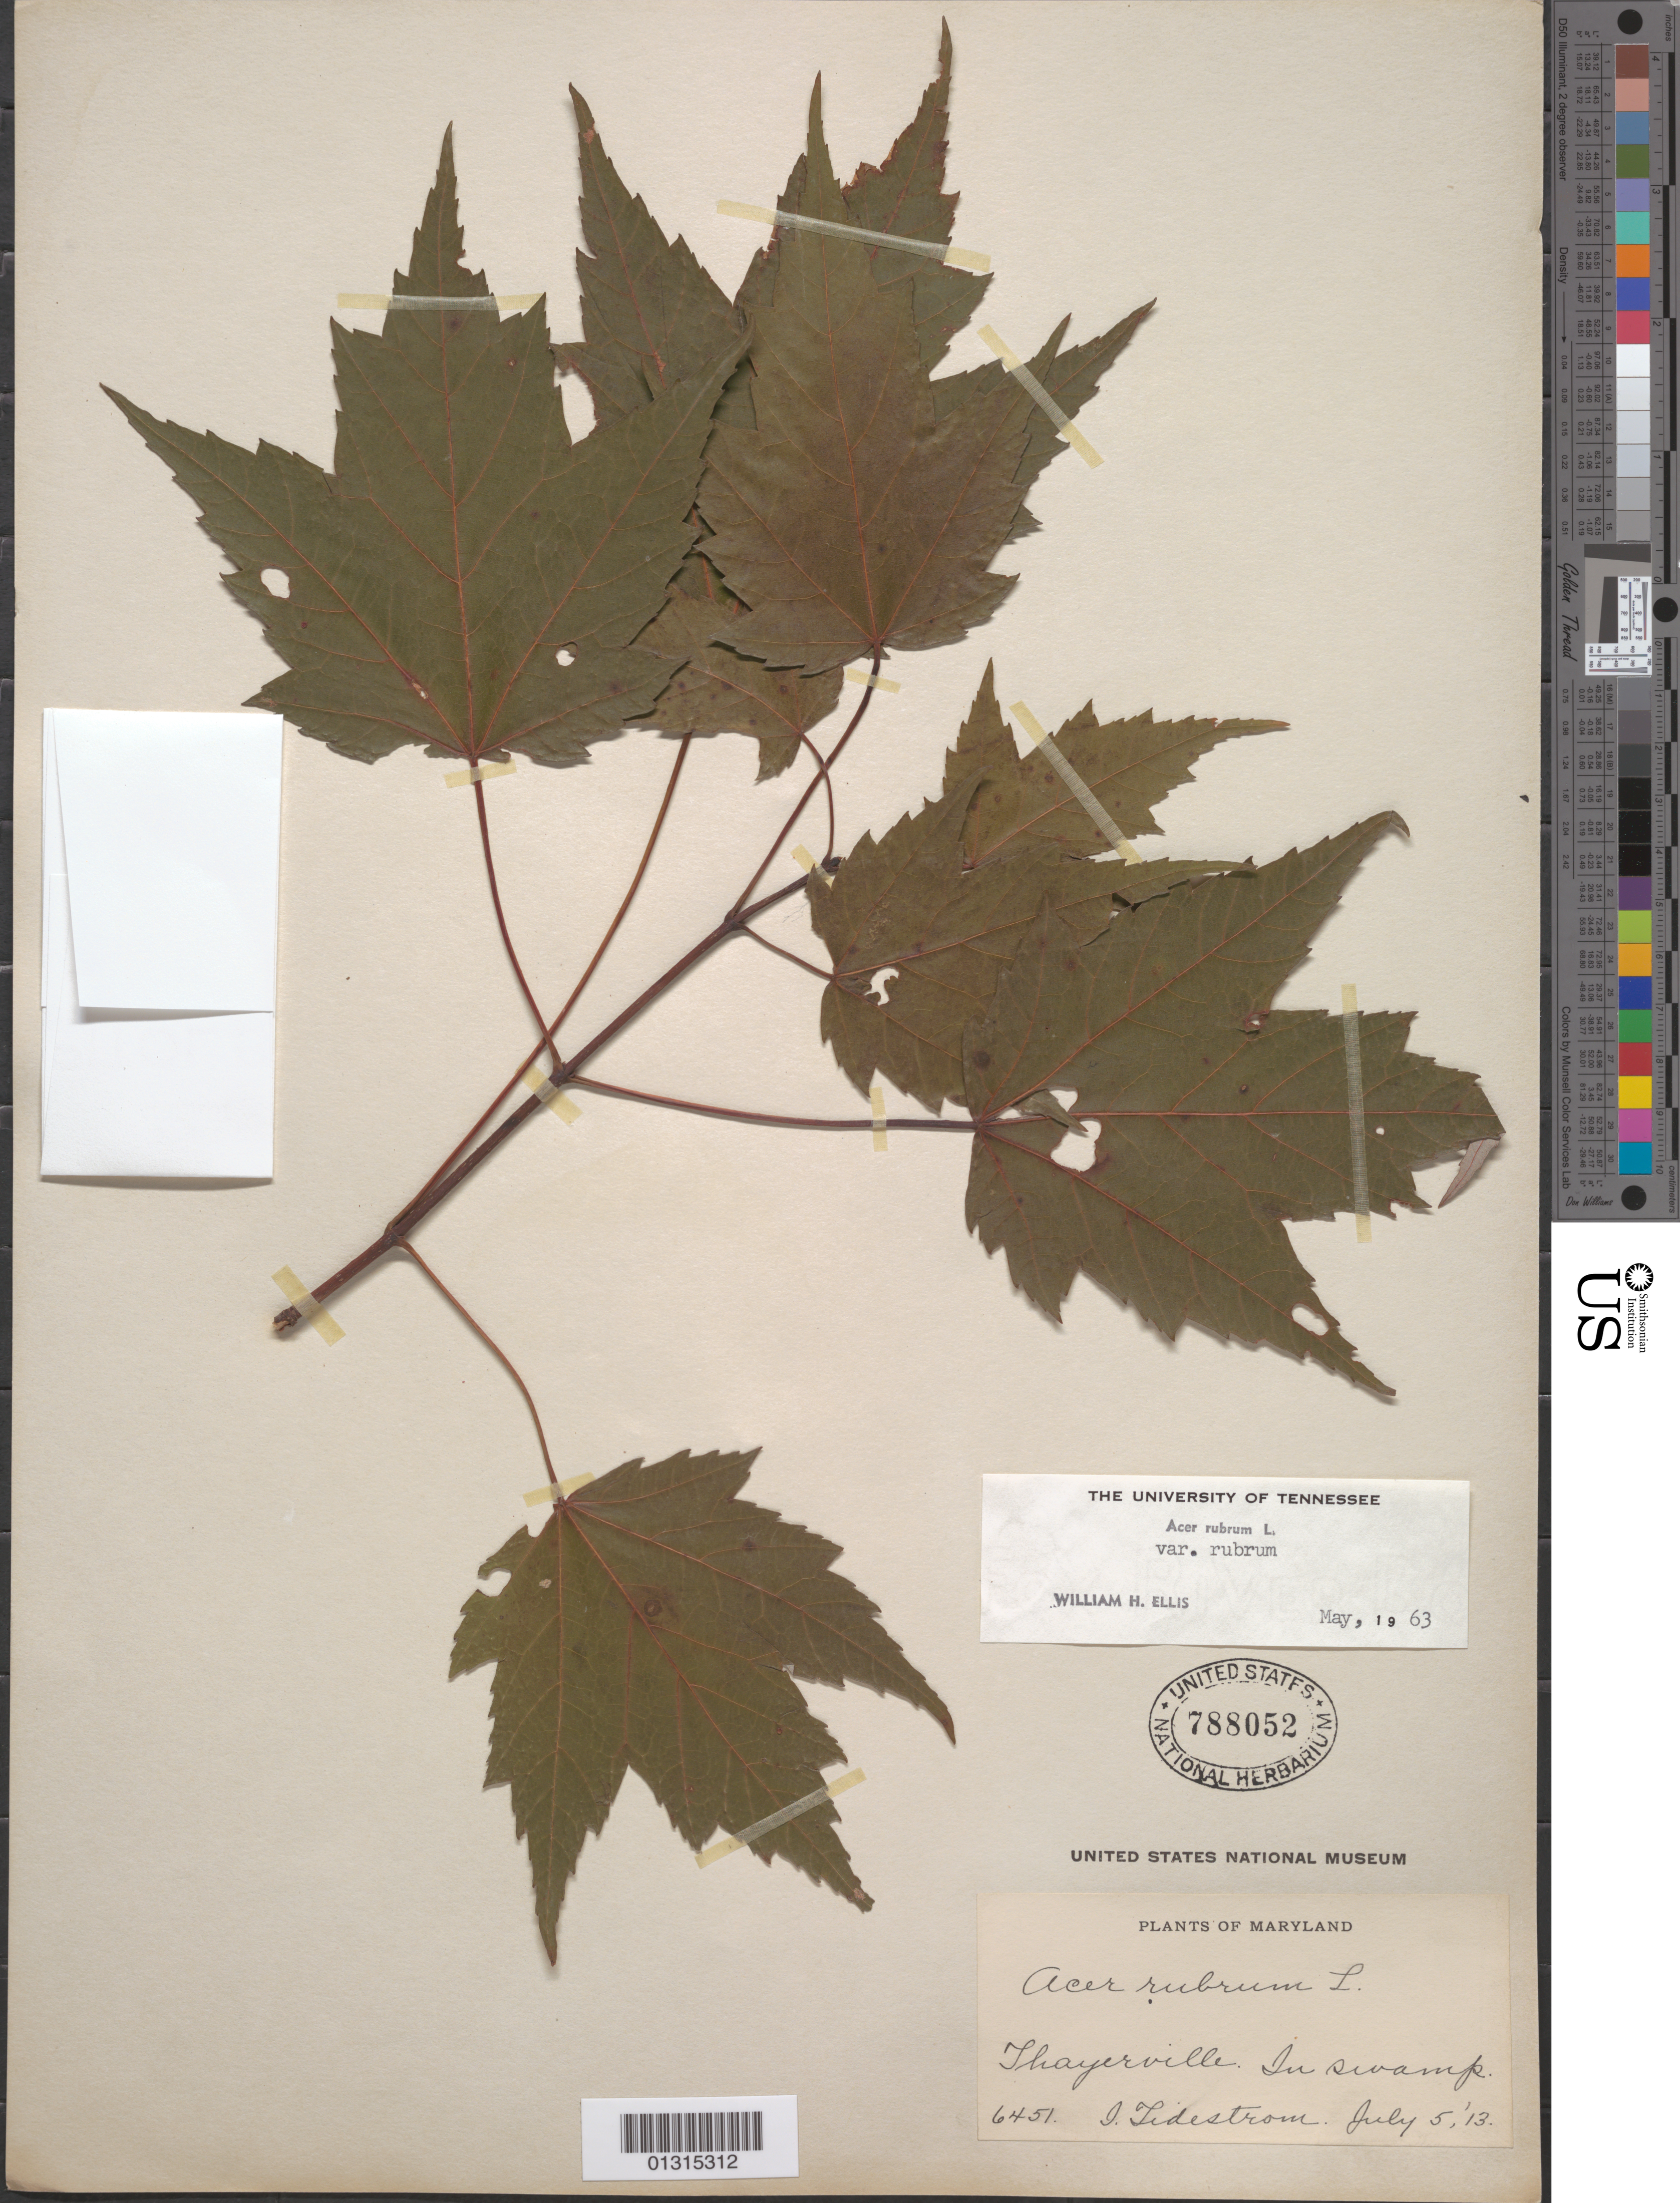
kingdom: Plantae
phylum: Tracheophyta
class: Magnoliopsida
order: Sapindales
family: Sapindaceae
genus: Acer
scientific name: Acer rubrum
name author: L.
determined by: Ellis, W. H.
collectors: I. F. Tidestrom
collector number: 6451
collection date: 1913-07-05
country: United States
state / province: Maryland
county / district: Garrett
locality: Thayerville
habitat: In swamp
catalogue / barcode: US 788052